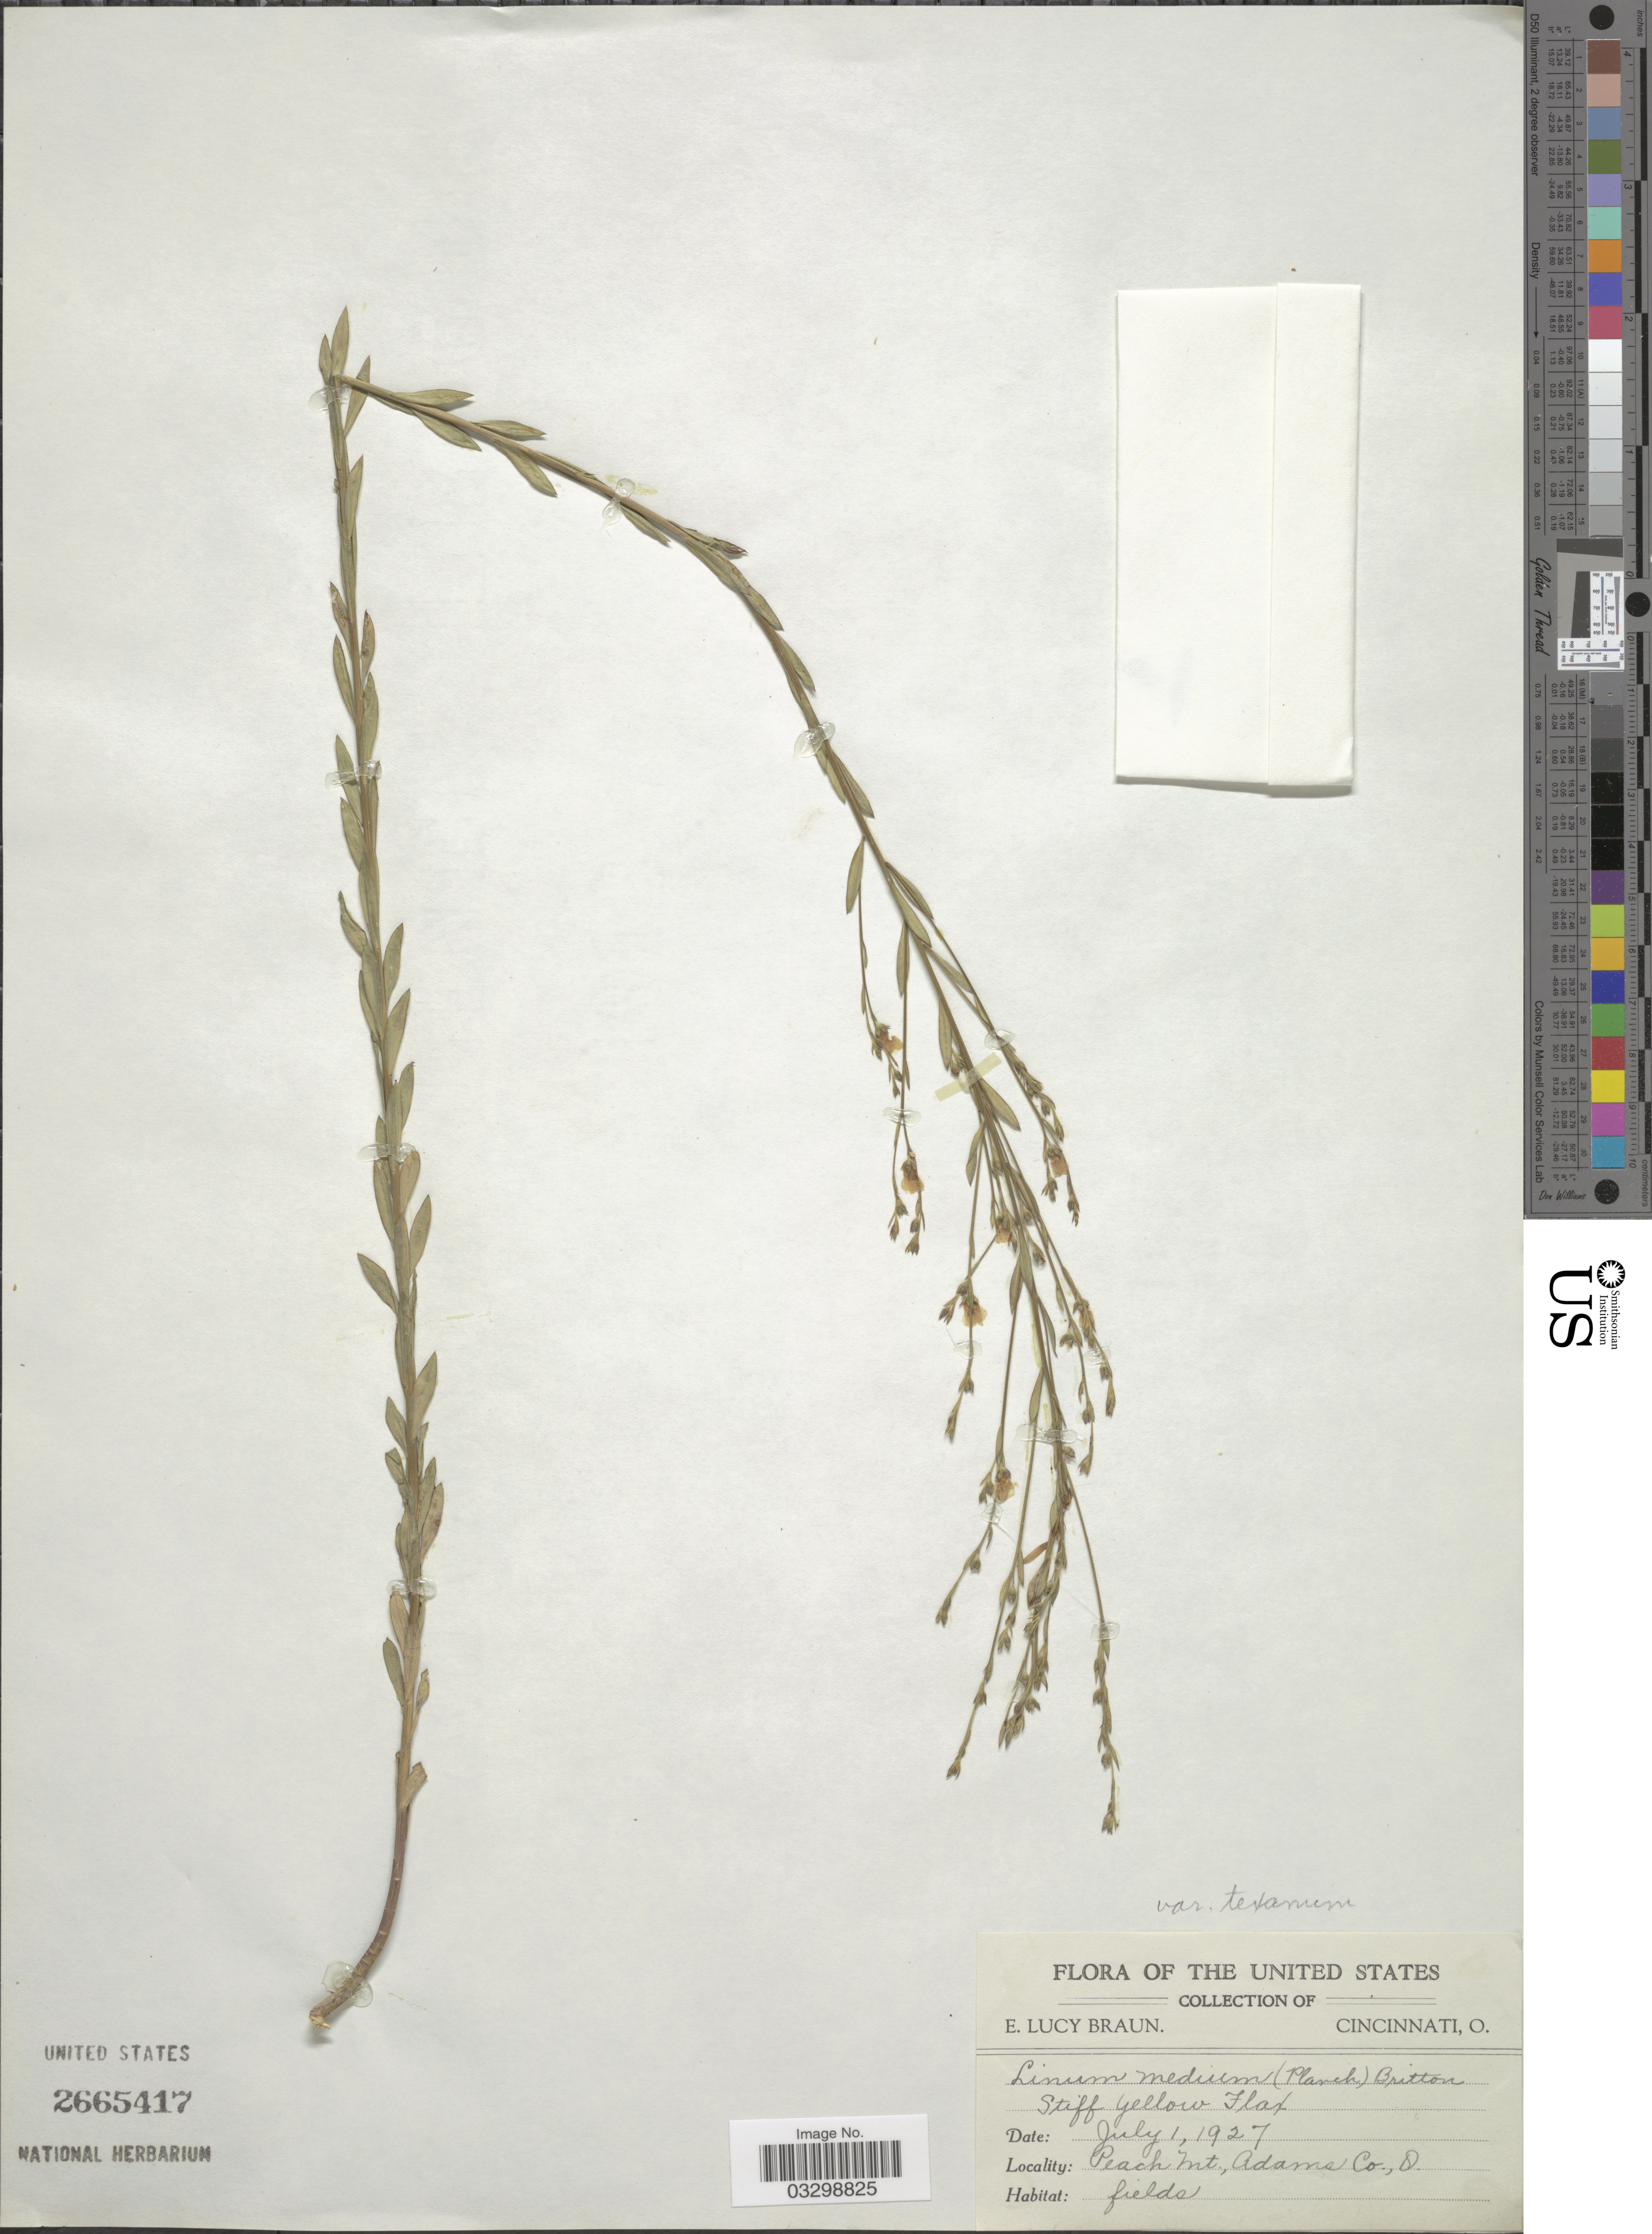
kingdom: Plantae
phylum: Tracheophyta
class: Magnoliopsida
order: Malpighiales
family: Linaceae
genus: Linum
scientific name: Linum medium var. texanum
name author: (Planch.) Fernald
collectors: E. L. Braun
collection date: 1927-07-01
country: United States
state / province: Ohio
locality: Peach Mt., Adams Co.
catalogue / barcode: US 2665417